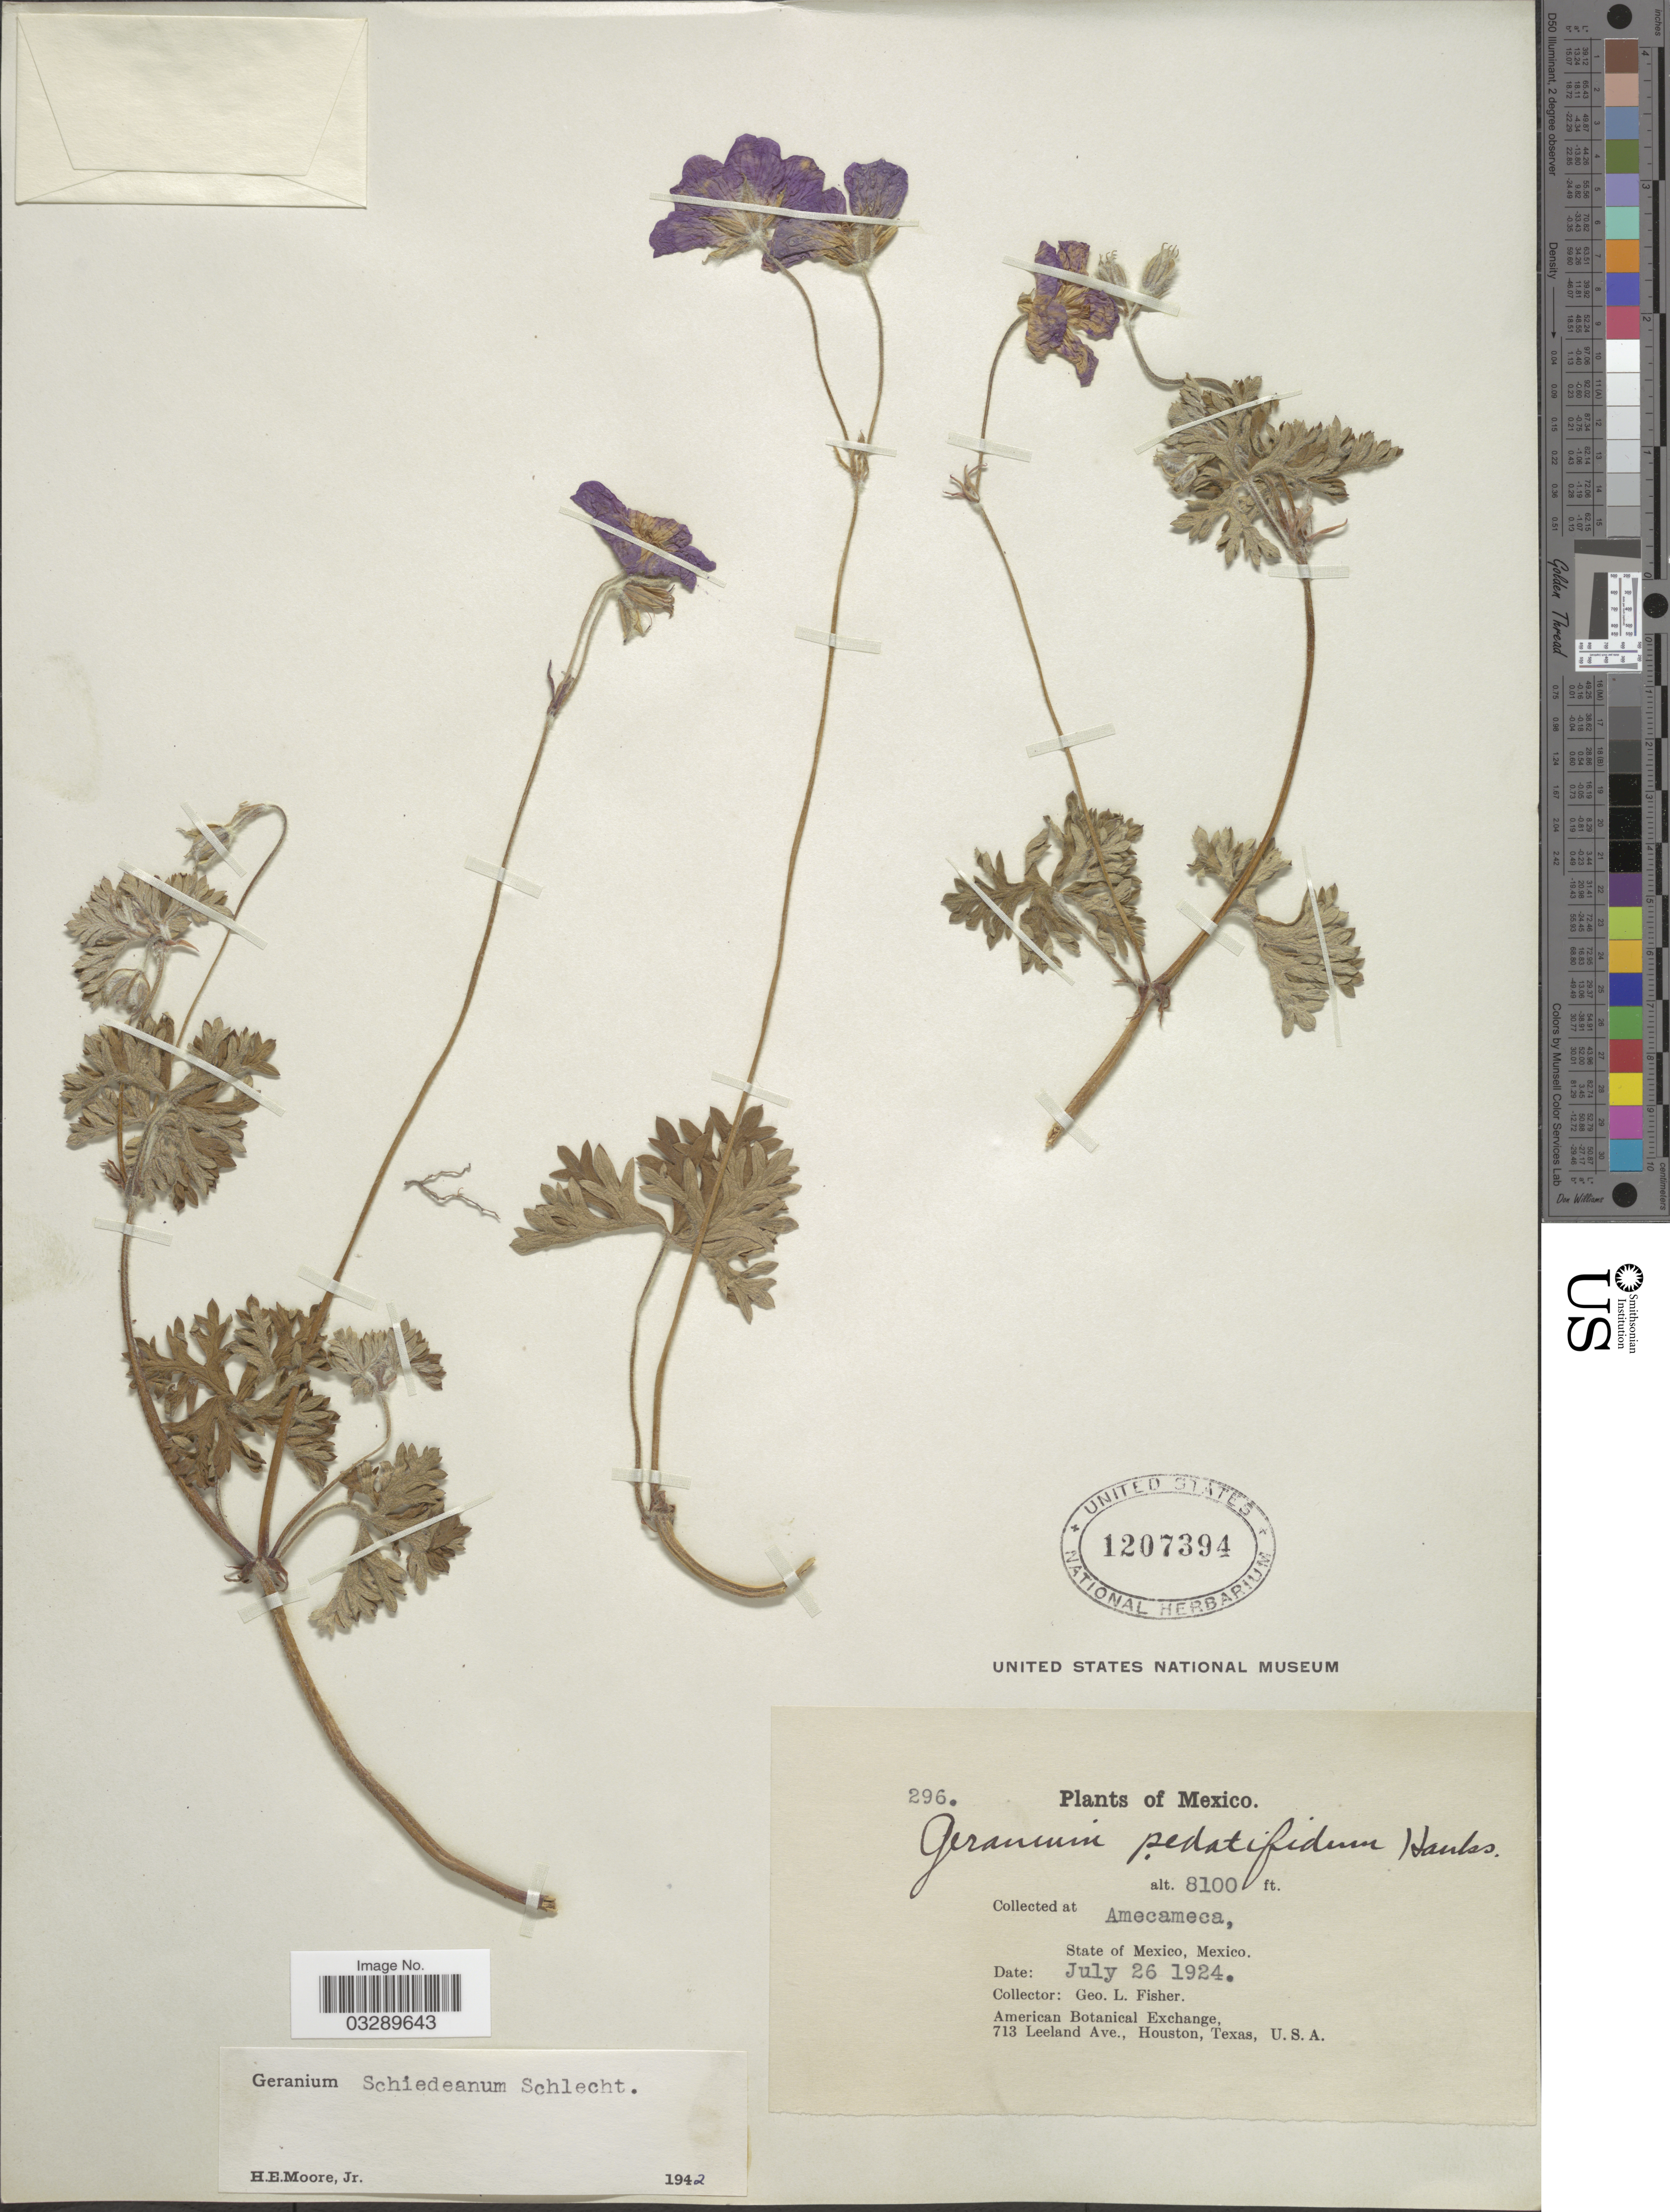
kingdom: Plantae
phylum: Tracheophyta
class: Magnoliopsida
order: Geraniales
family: Geraniaceae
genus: Geranium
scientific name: Geranium schiedeanum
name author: Schltdl.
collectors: G. L. Fisher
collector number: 296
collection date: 1924-07-26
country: Mexico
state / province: México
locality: Amecameca.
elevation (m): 2469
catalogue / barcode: US 1207394